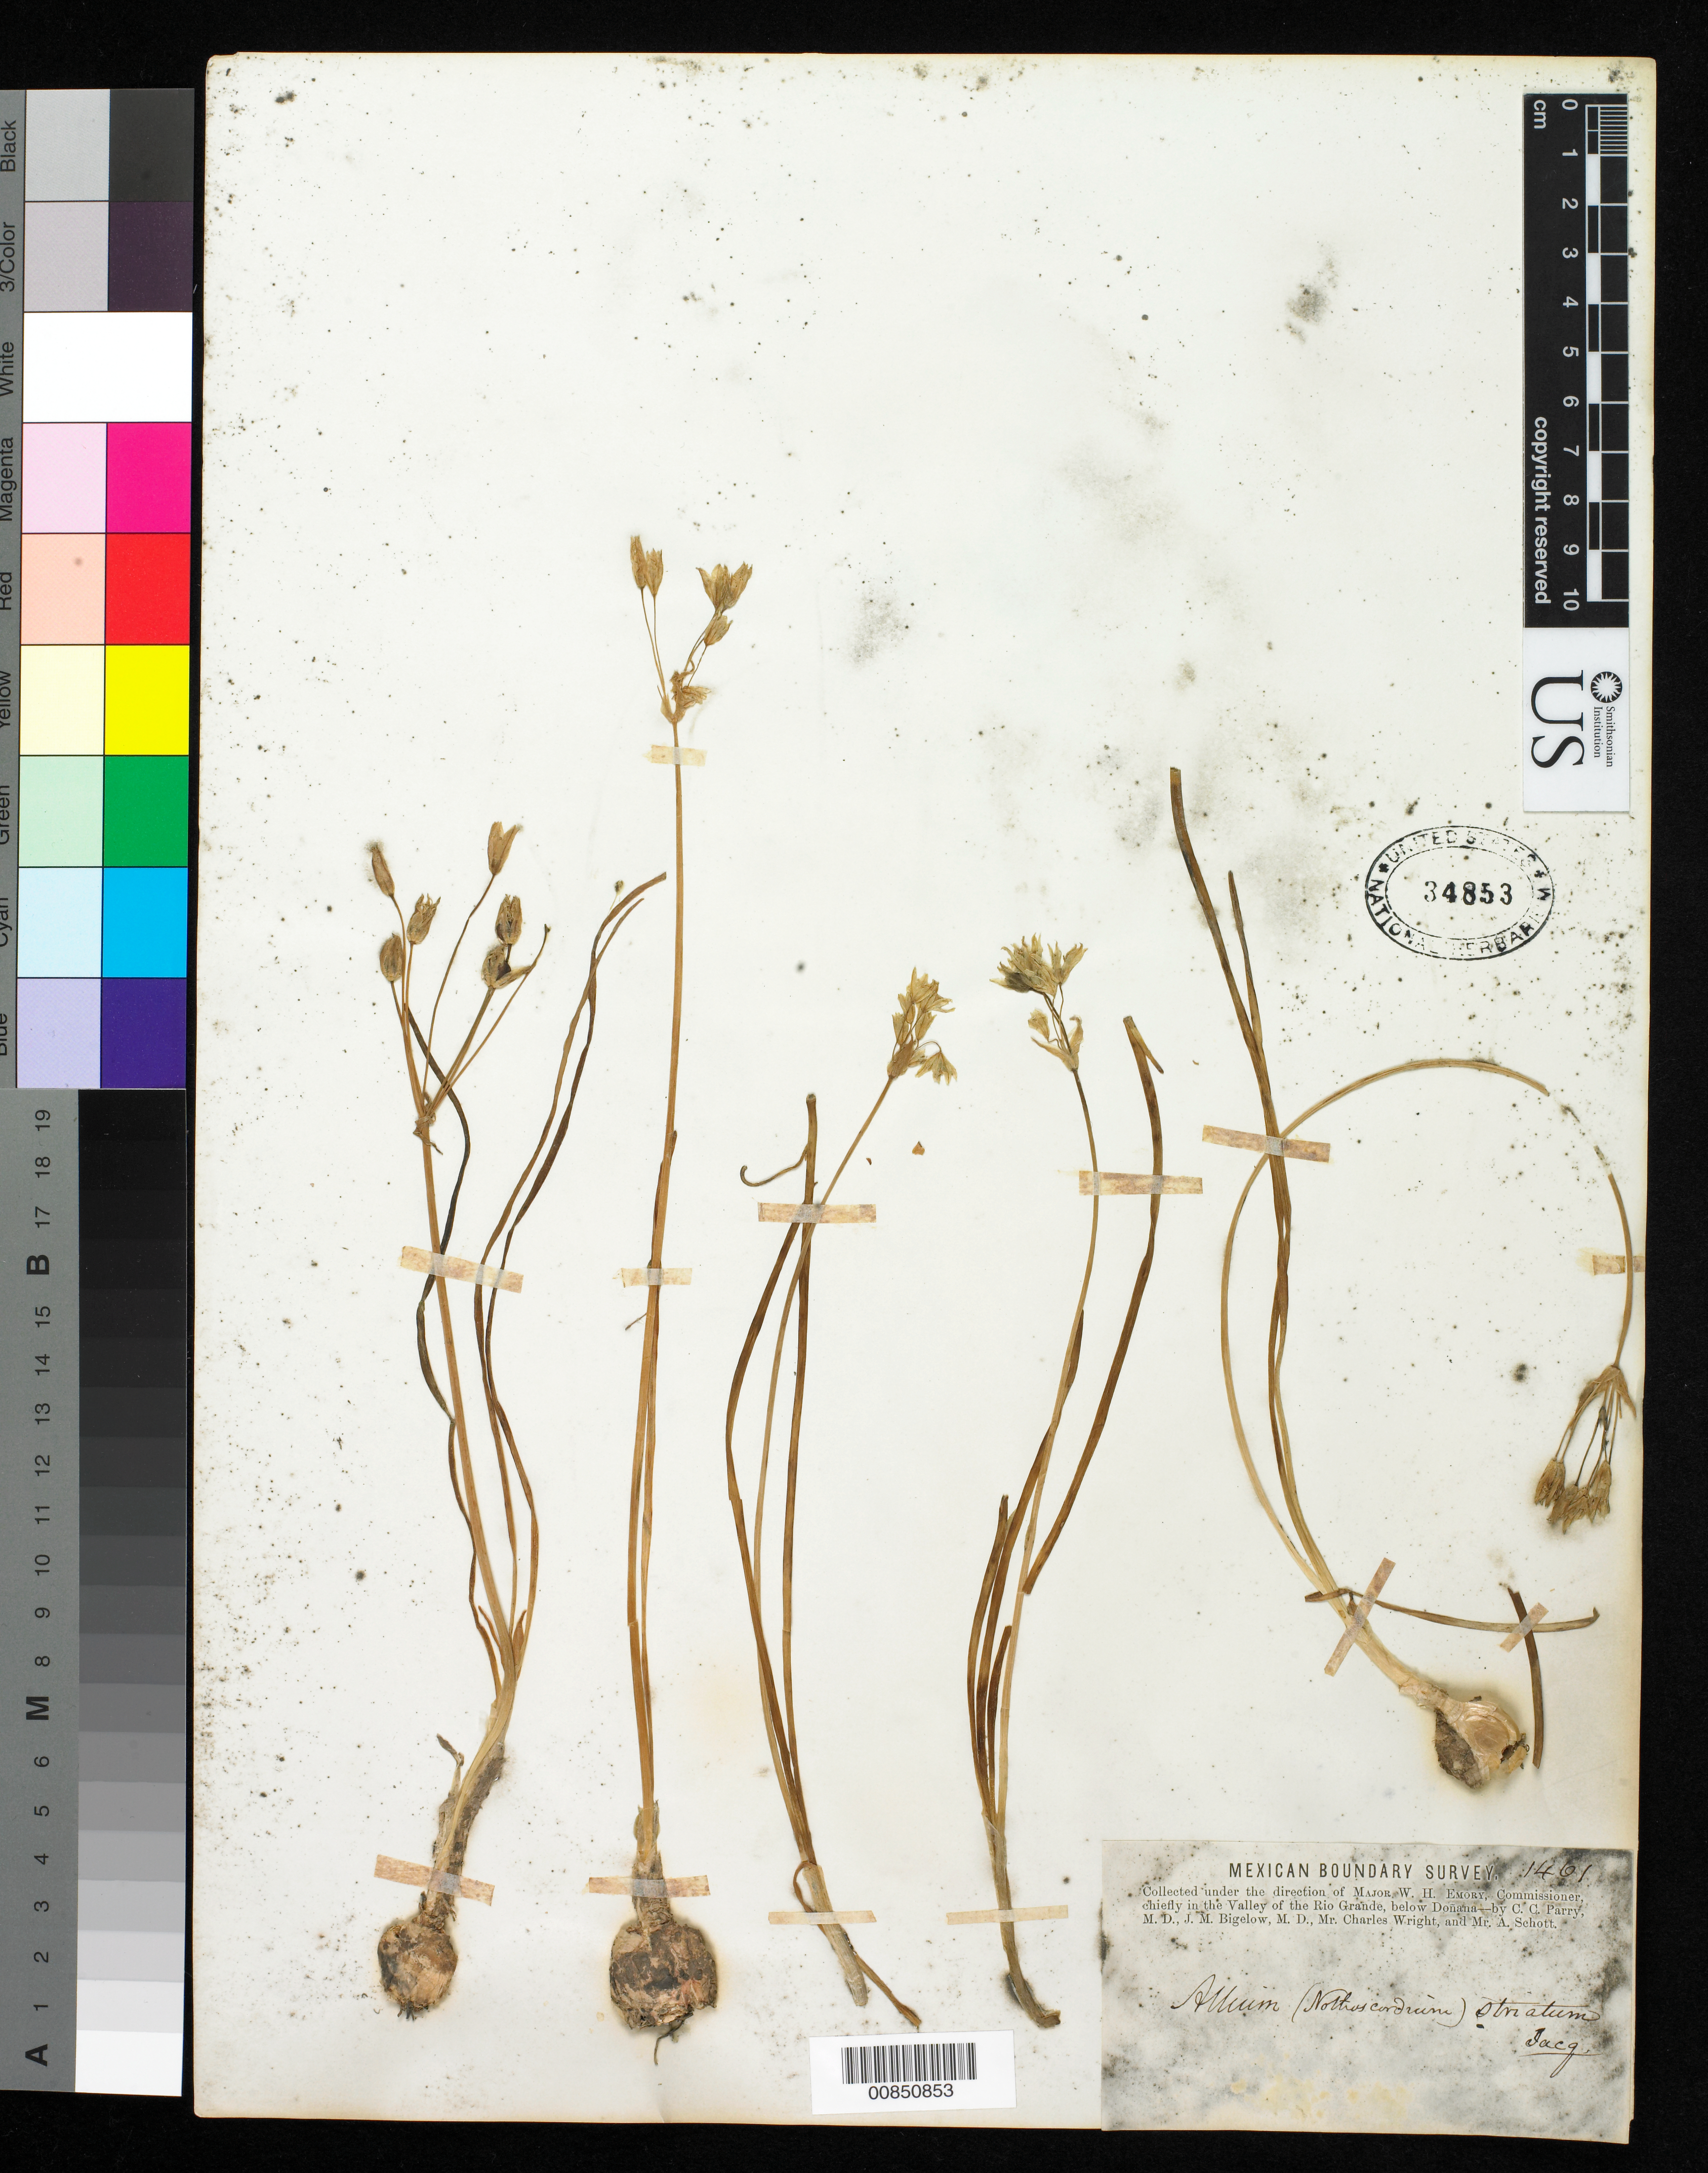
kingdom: Plantae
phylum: Tracheophyta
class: Liliopsida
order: Asparagales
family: Amaryllidaceae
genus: Nothoscordum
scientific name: Nothoscordum bivalve var. bivalve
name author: (L.) Britton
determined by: Strong, M. T., (US), Smithsonian Institution - National Museum of Natural History (UNITED STATES)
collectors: C. C. Parry, J. M. Bigelow, C. Wright & A. C. V. Schott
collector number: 1461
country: United States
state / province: New Mexico / Texas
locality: Valley of the Rio Grande, below Doñana.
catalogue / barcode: US 34853